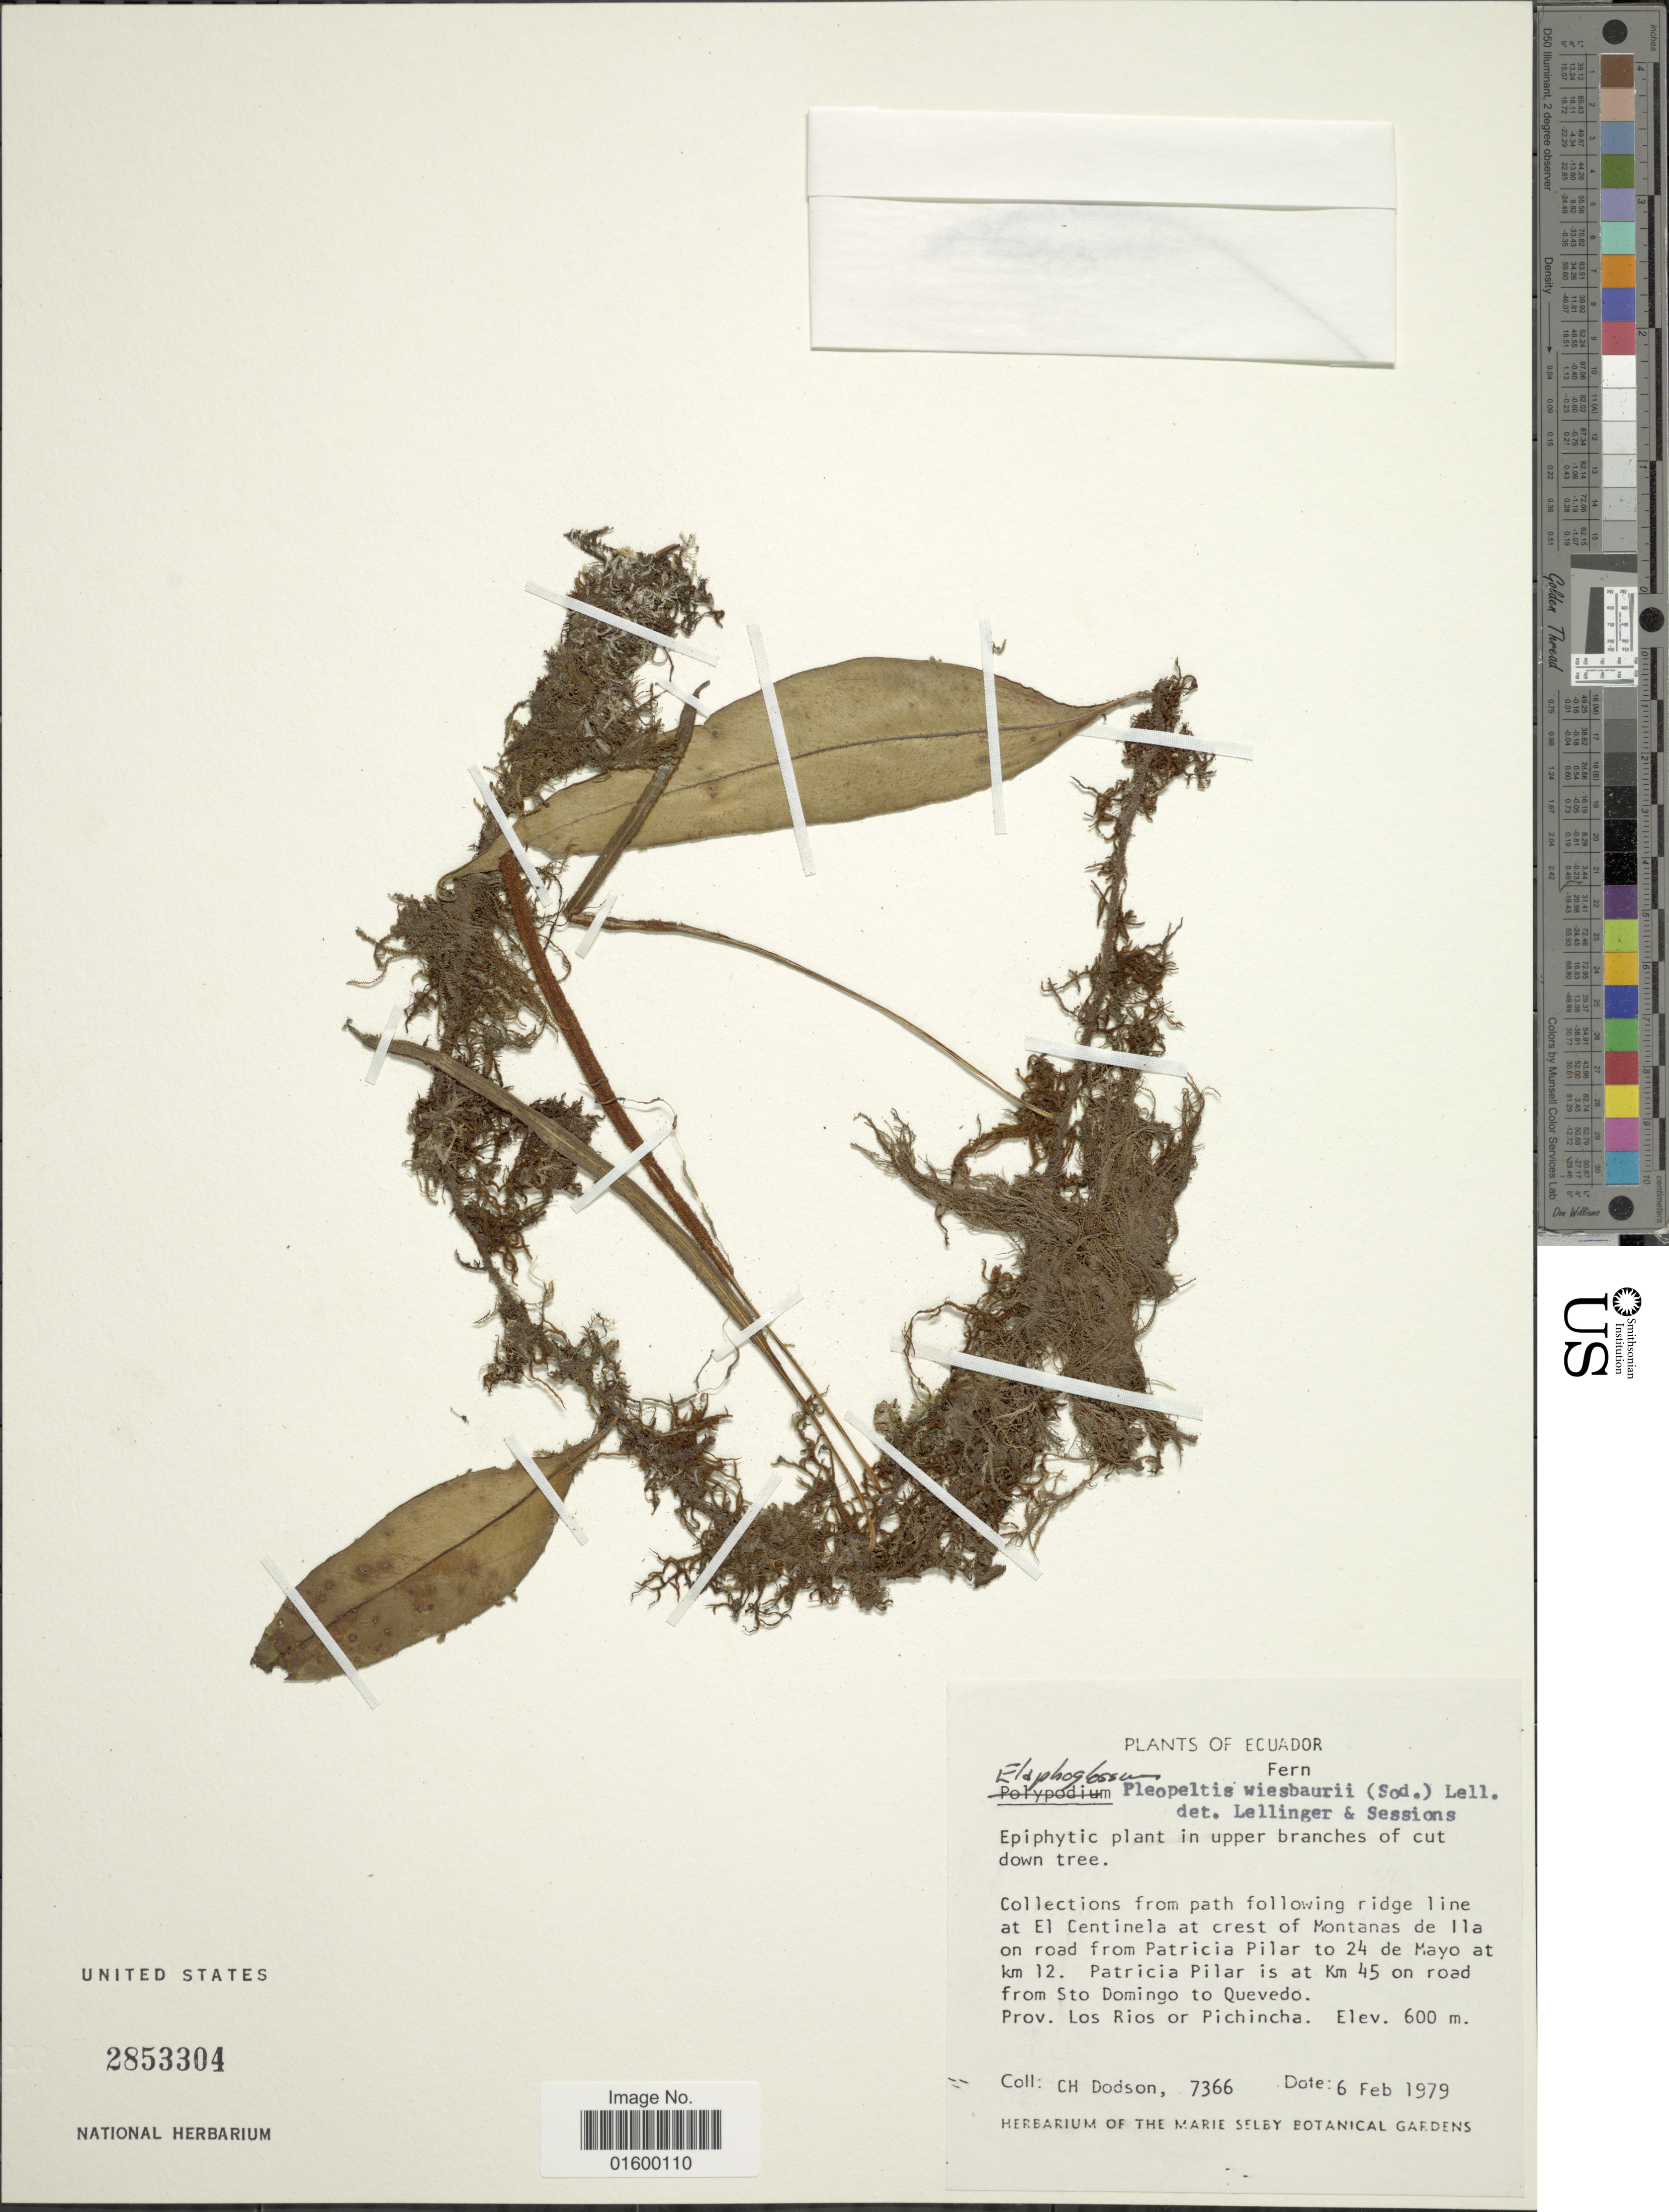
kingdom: Plantae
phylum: Tracheophyta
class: Polypodiopsida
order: Polypodiales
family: Polypodiaceae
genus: Pleopeltis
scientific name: Pleopeltis wiesbaurii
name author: (Sodiro) Lellinger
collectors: C. H. Dodson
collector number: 7366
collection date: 1979-02-06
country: Ecuador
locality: At El Centinela at crest of Montanas de lla on road from Patricia Pilar, at km 12, Patricia Pilar is at km 45 on road from Sto Domingo to Quevedo, Prov. Los Rios or Pichincha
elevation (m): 600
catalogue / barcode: US 2853304